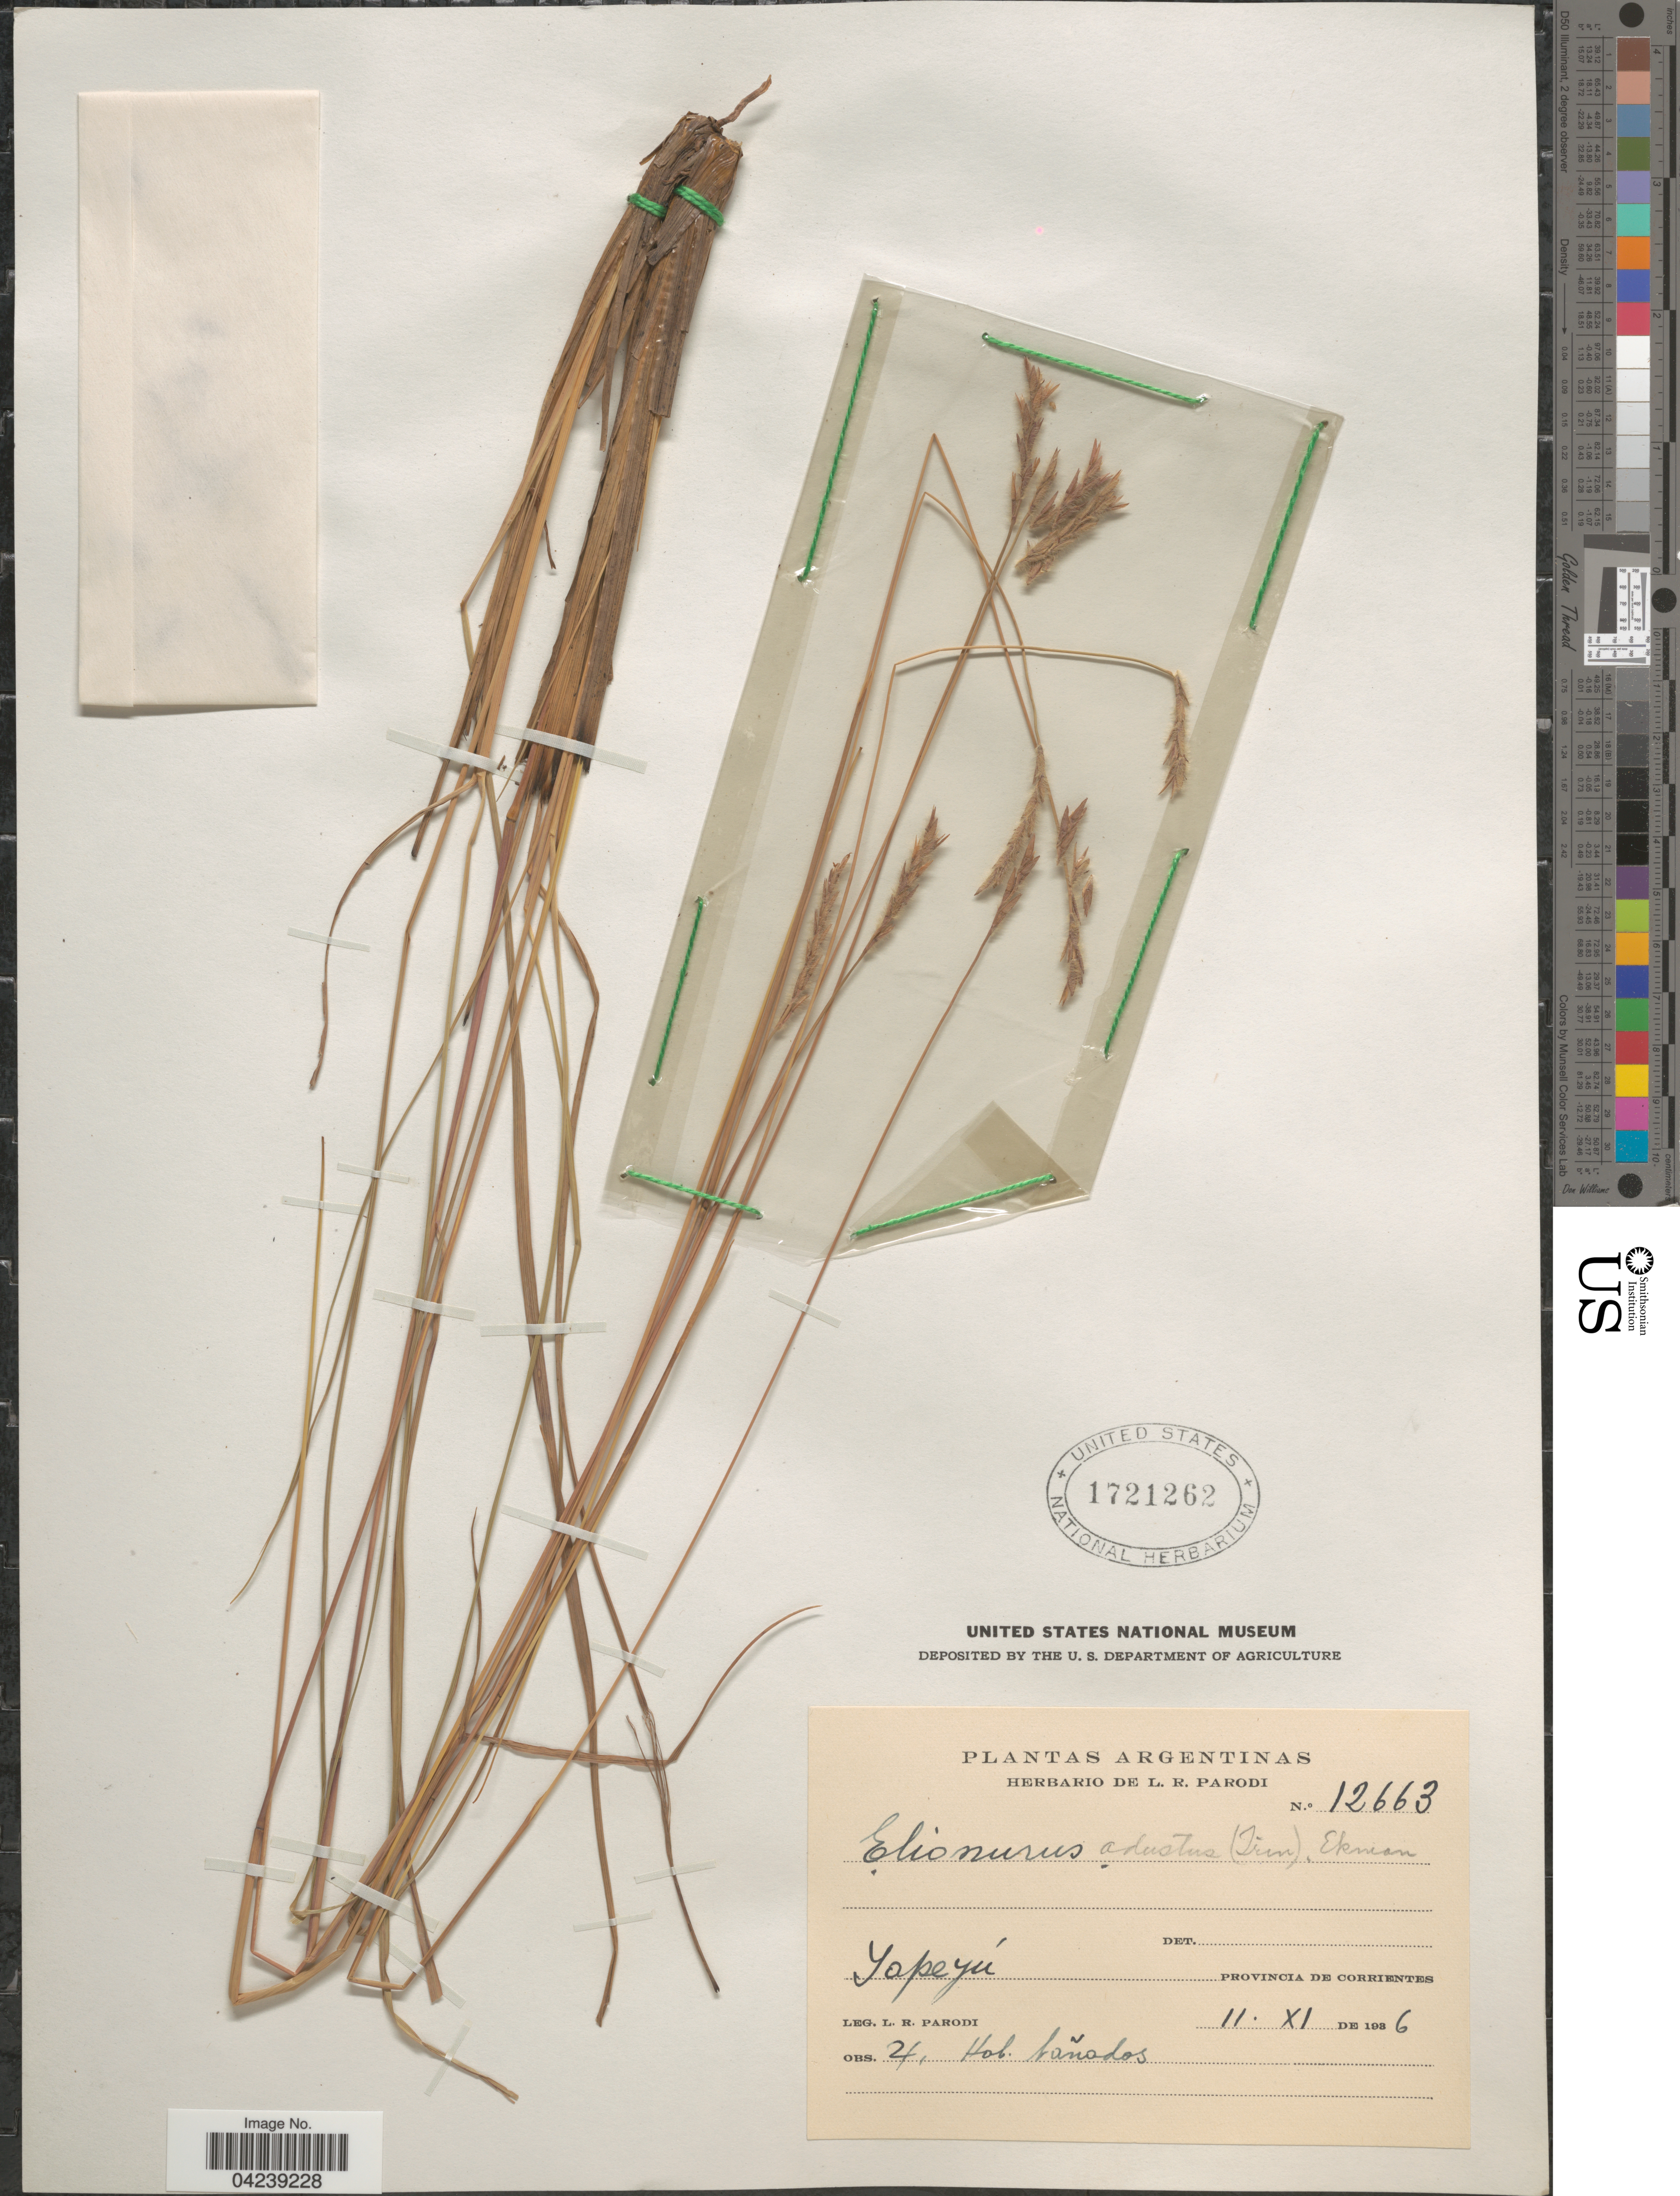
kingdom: Plantae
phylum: Tracheophyta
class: Liliopsida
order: Poales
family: Poaceae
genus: Elionurus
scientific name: Elionurus muticus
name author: (Spreng.) Kuntze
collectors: L. R. Parodi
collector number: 12663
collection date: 1936-11-11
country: Argentina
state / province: Corrientes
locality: Yapeyú.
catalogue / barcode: US 1721262